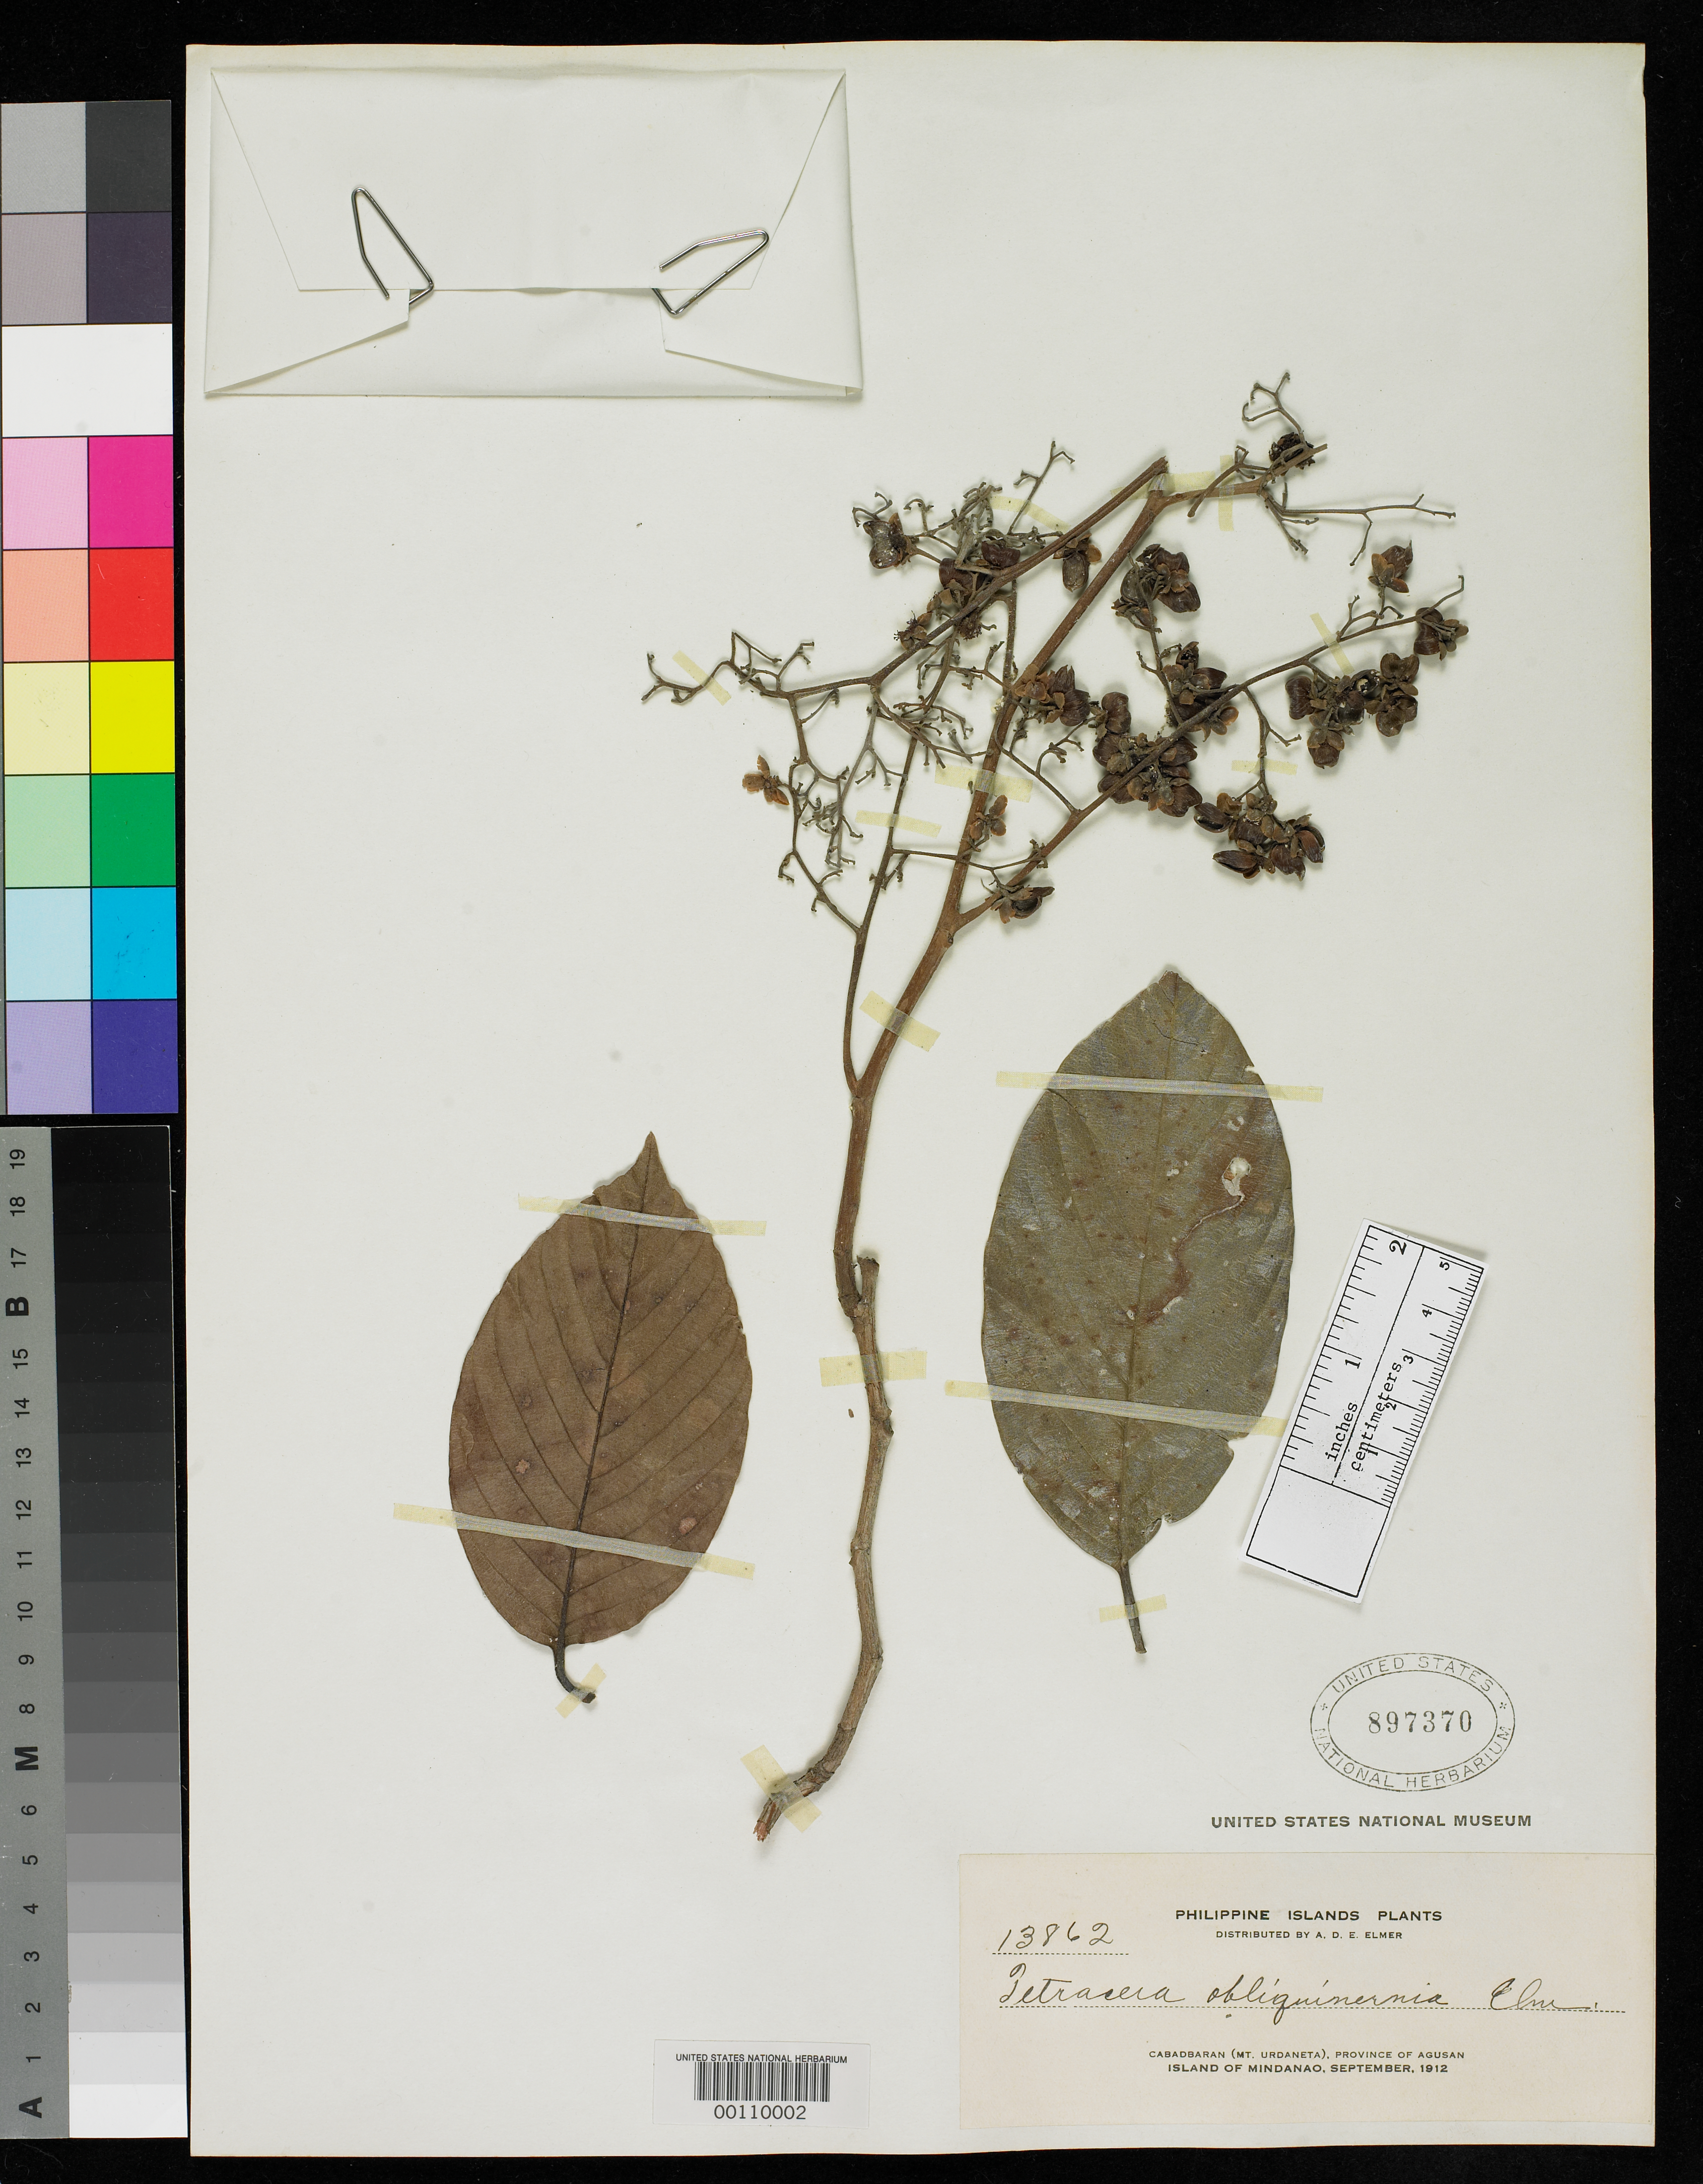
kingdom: Plantae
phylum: Tracheophyta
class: Magnoliopsida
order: Dilleniales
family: Dilleniaceae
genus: Tetracera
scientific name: Tetracera obliquinervia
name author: Elmer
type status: Isotype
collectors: A. D. E. Elmer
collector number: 13862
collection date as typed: Sep 1912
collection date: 1912-09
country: Philippines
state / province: Caraga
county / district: Agusan del Norte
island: Mindanao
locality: Cabadbaran, Mt. Urdanata.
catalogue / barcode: US 897370